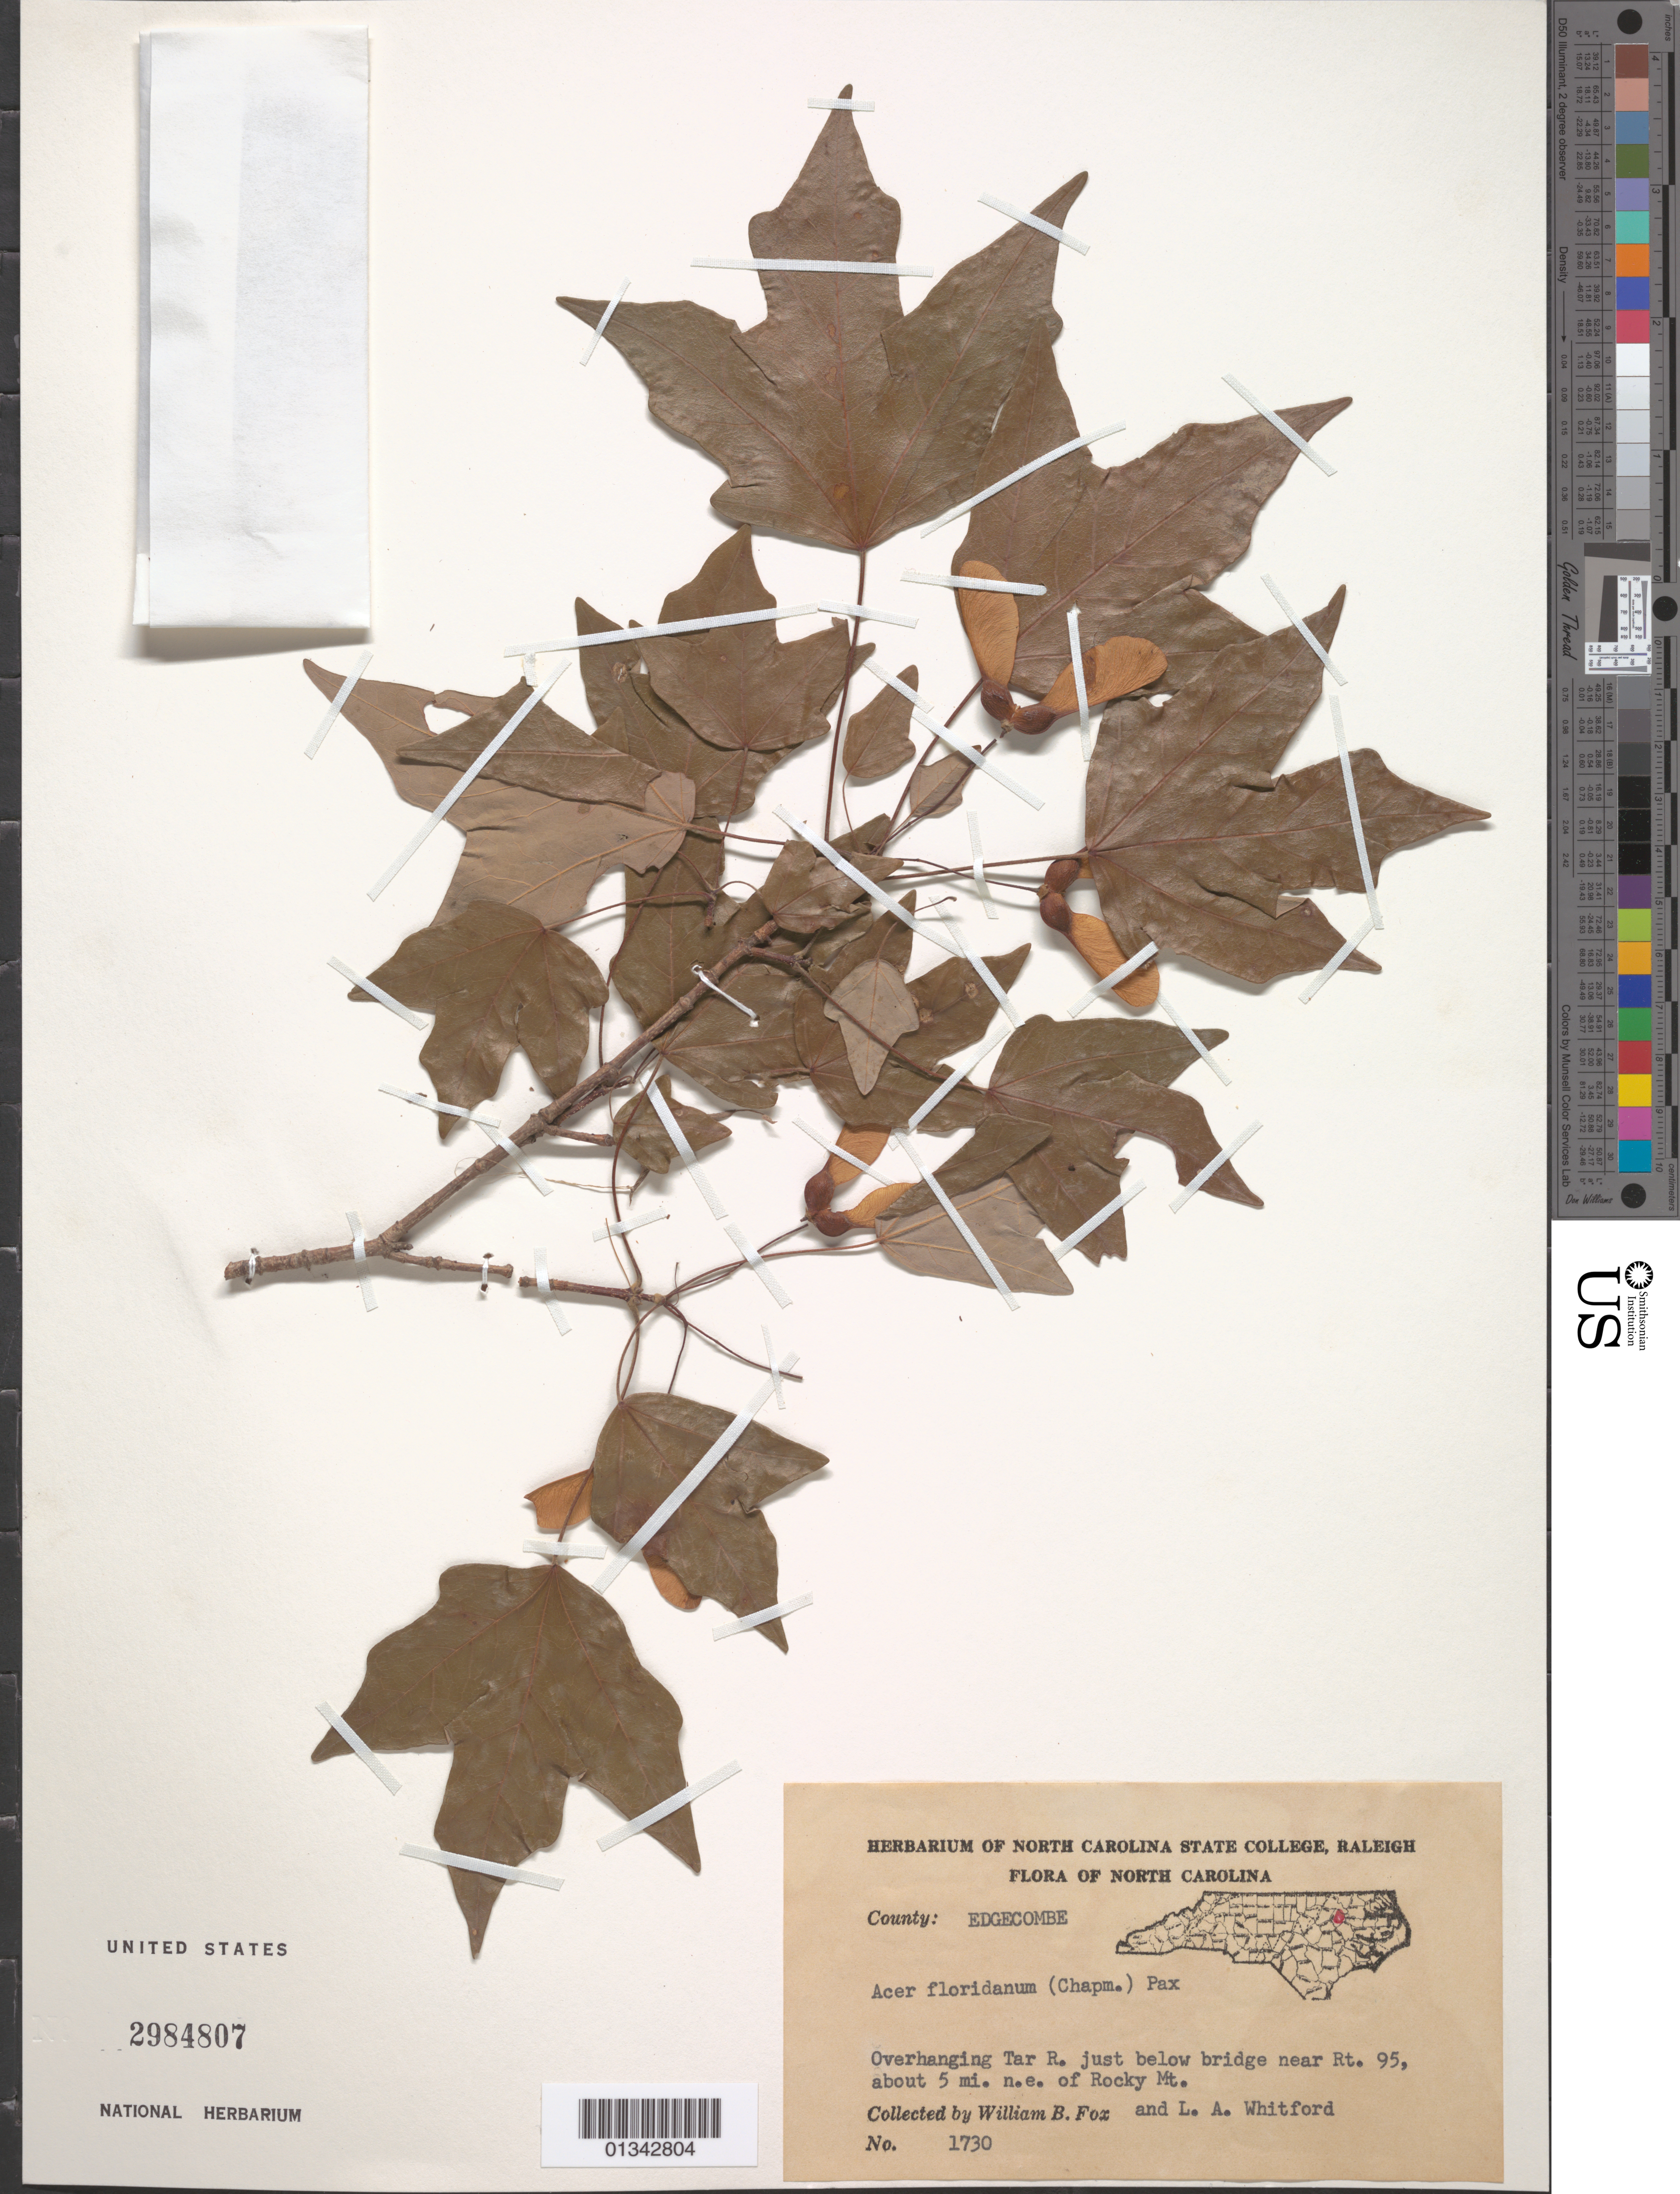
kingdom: Plantae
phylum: Tracheophyta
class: Magnoliopsida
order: Sapindales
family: Sapindaceae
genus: Acer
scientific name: Acer saccharum subsp. floridanum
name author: (Chapm.) Desmarais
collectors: W. B. Fox & L. Whitford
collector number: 1730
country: United States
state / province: North Carolina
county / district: Edgecombe County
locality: Tar River, just below bridge near Rt. 95, about 5 mi. NE of Rocky Mt.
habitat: Overhanging river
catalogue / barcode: US 2984807